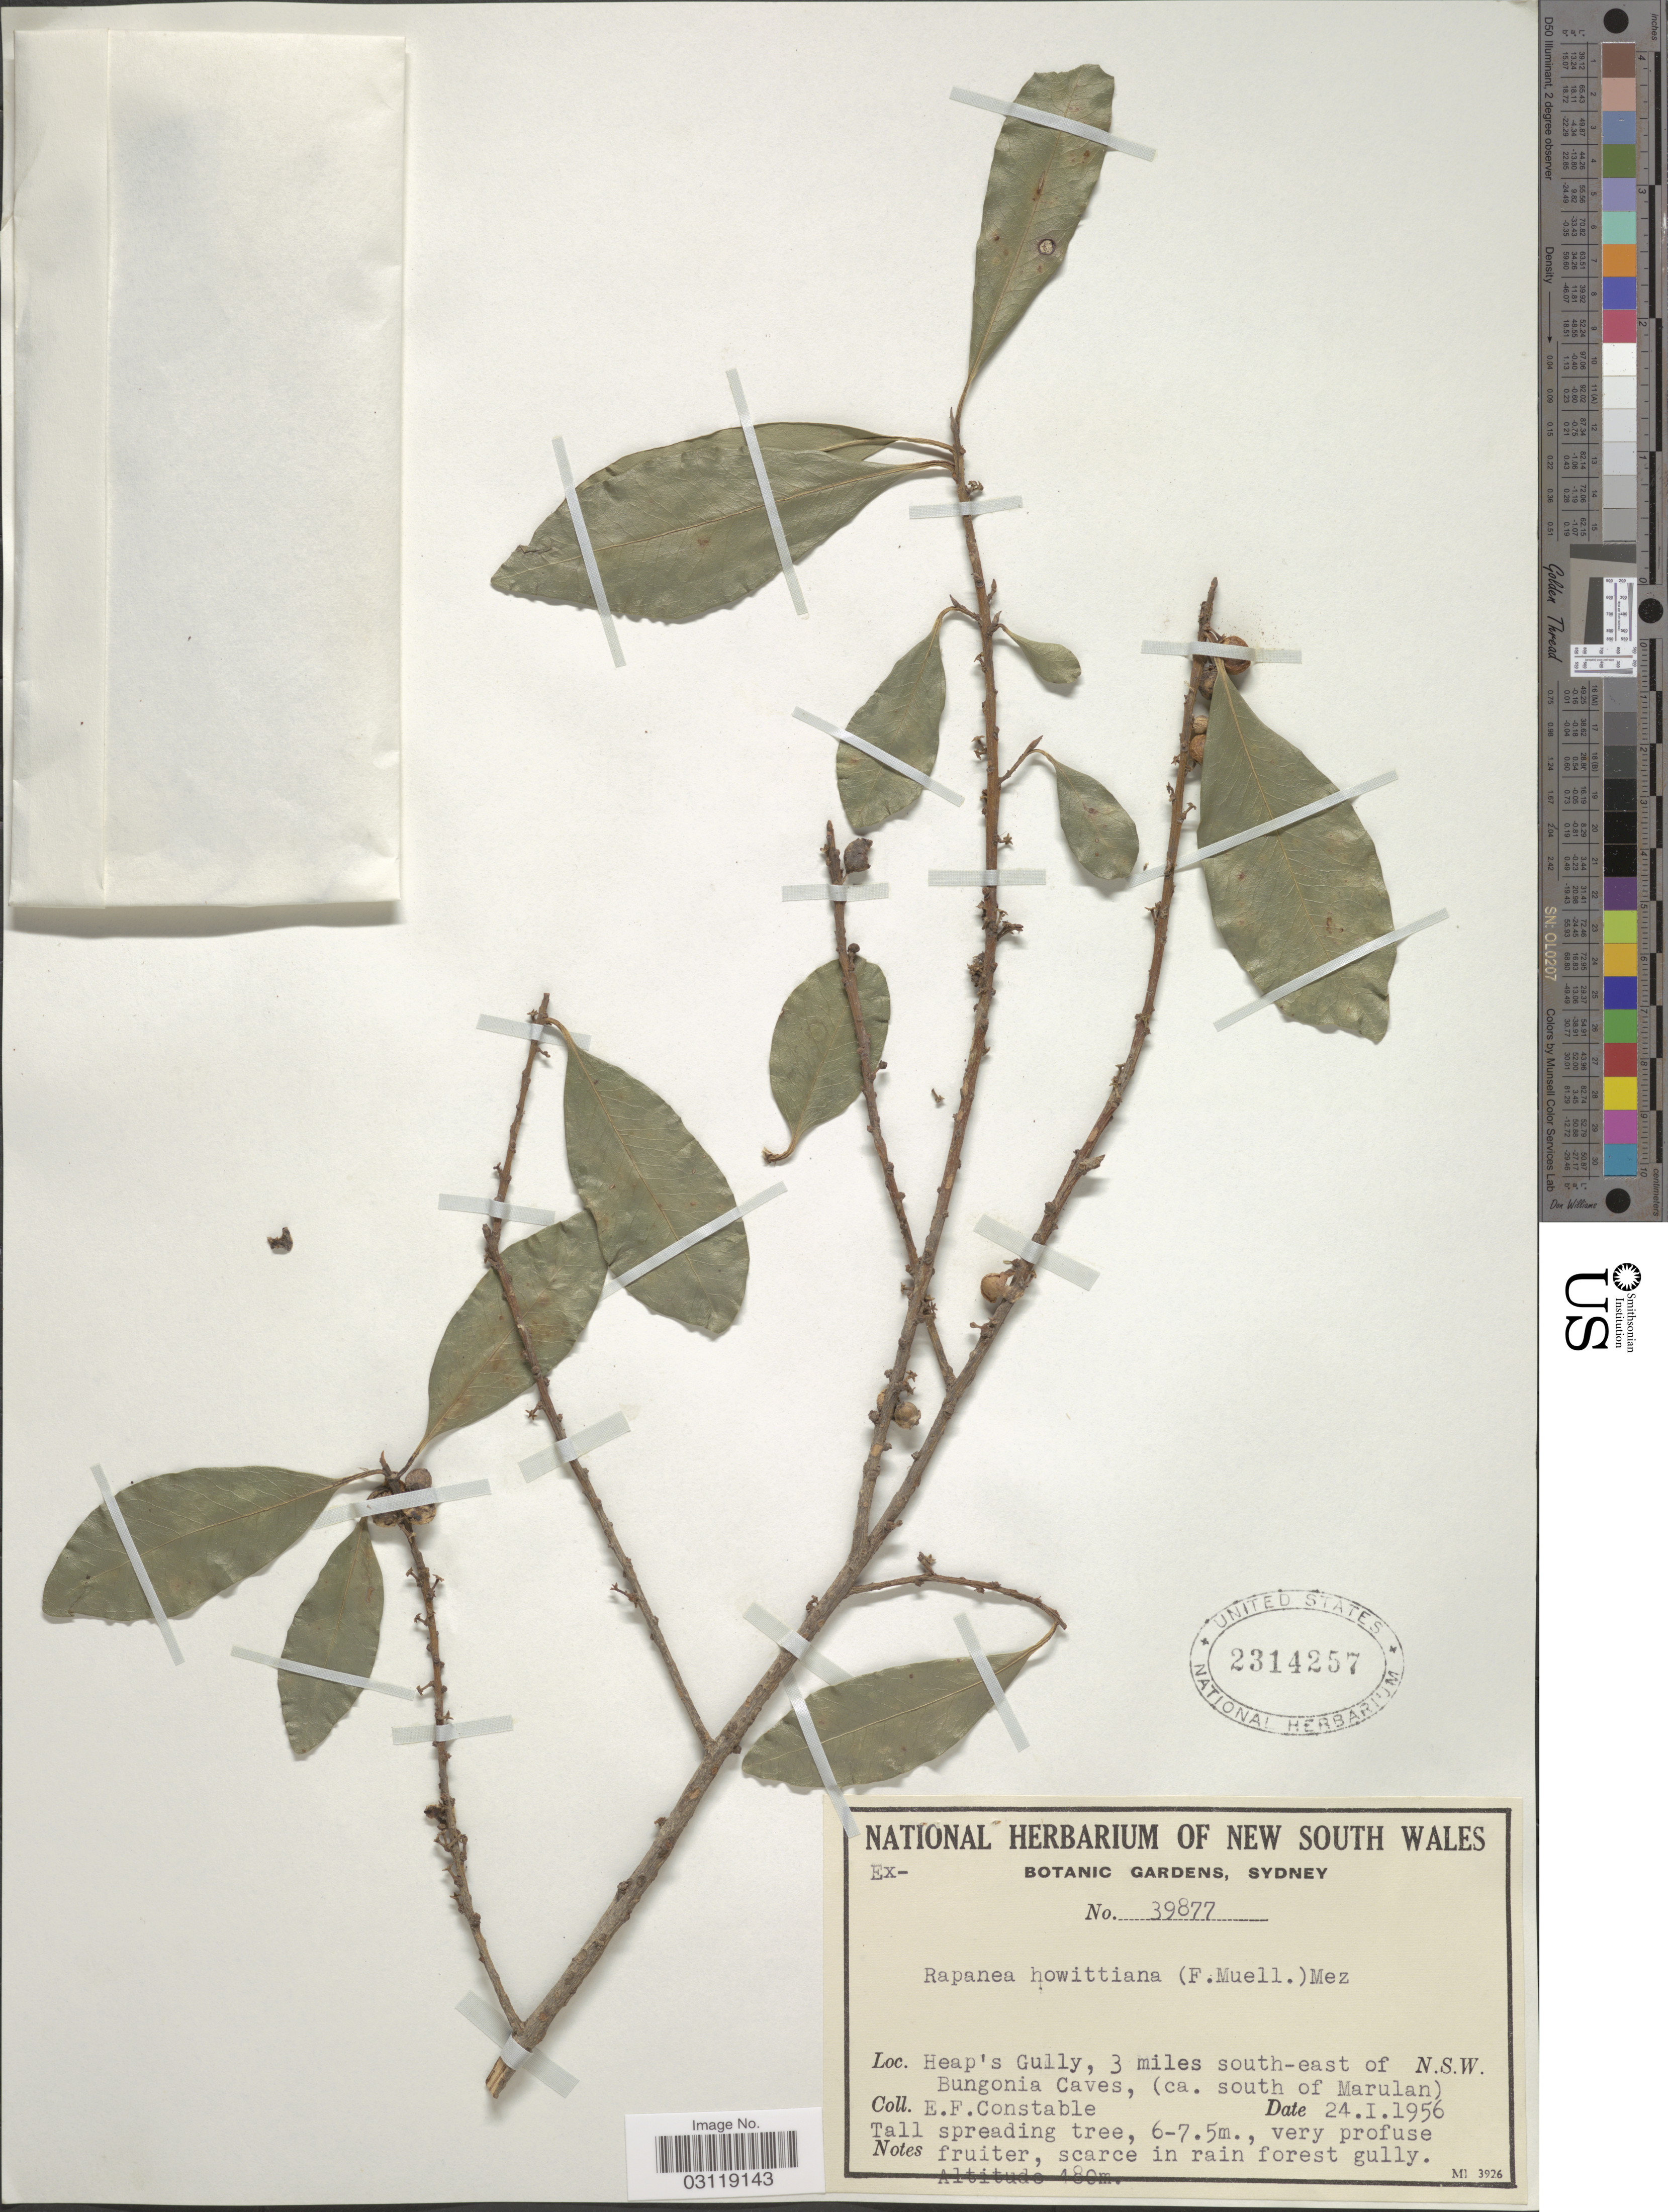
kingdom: Plantae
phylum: Tracheophyta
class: Magnoliopsida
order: Ericales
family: Primulaceae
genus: Rapanea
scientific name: Rapanea howittiana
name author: F. Muell. ex Mez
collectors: E. F. Constable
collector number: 39877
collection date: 1956-01-24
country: Australia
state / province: New South Wales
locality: Heap's Gully, 3 miles south-east of Bungonia Caves (ca. south of Marulan).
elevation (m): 480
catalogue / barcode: US 2314257